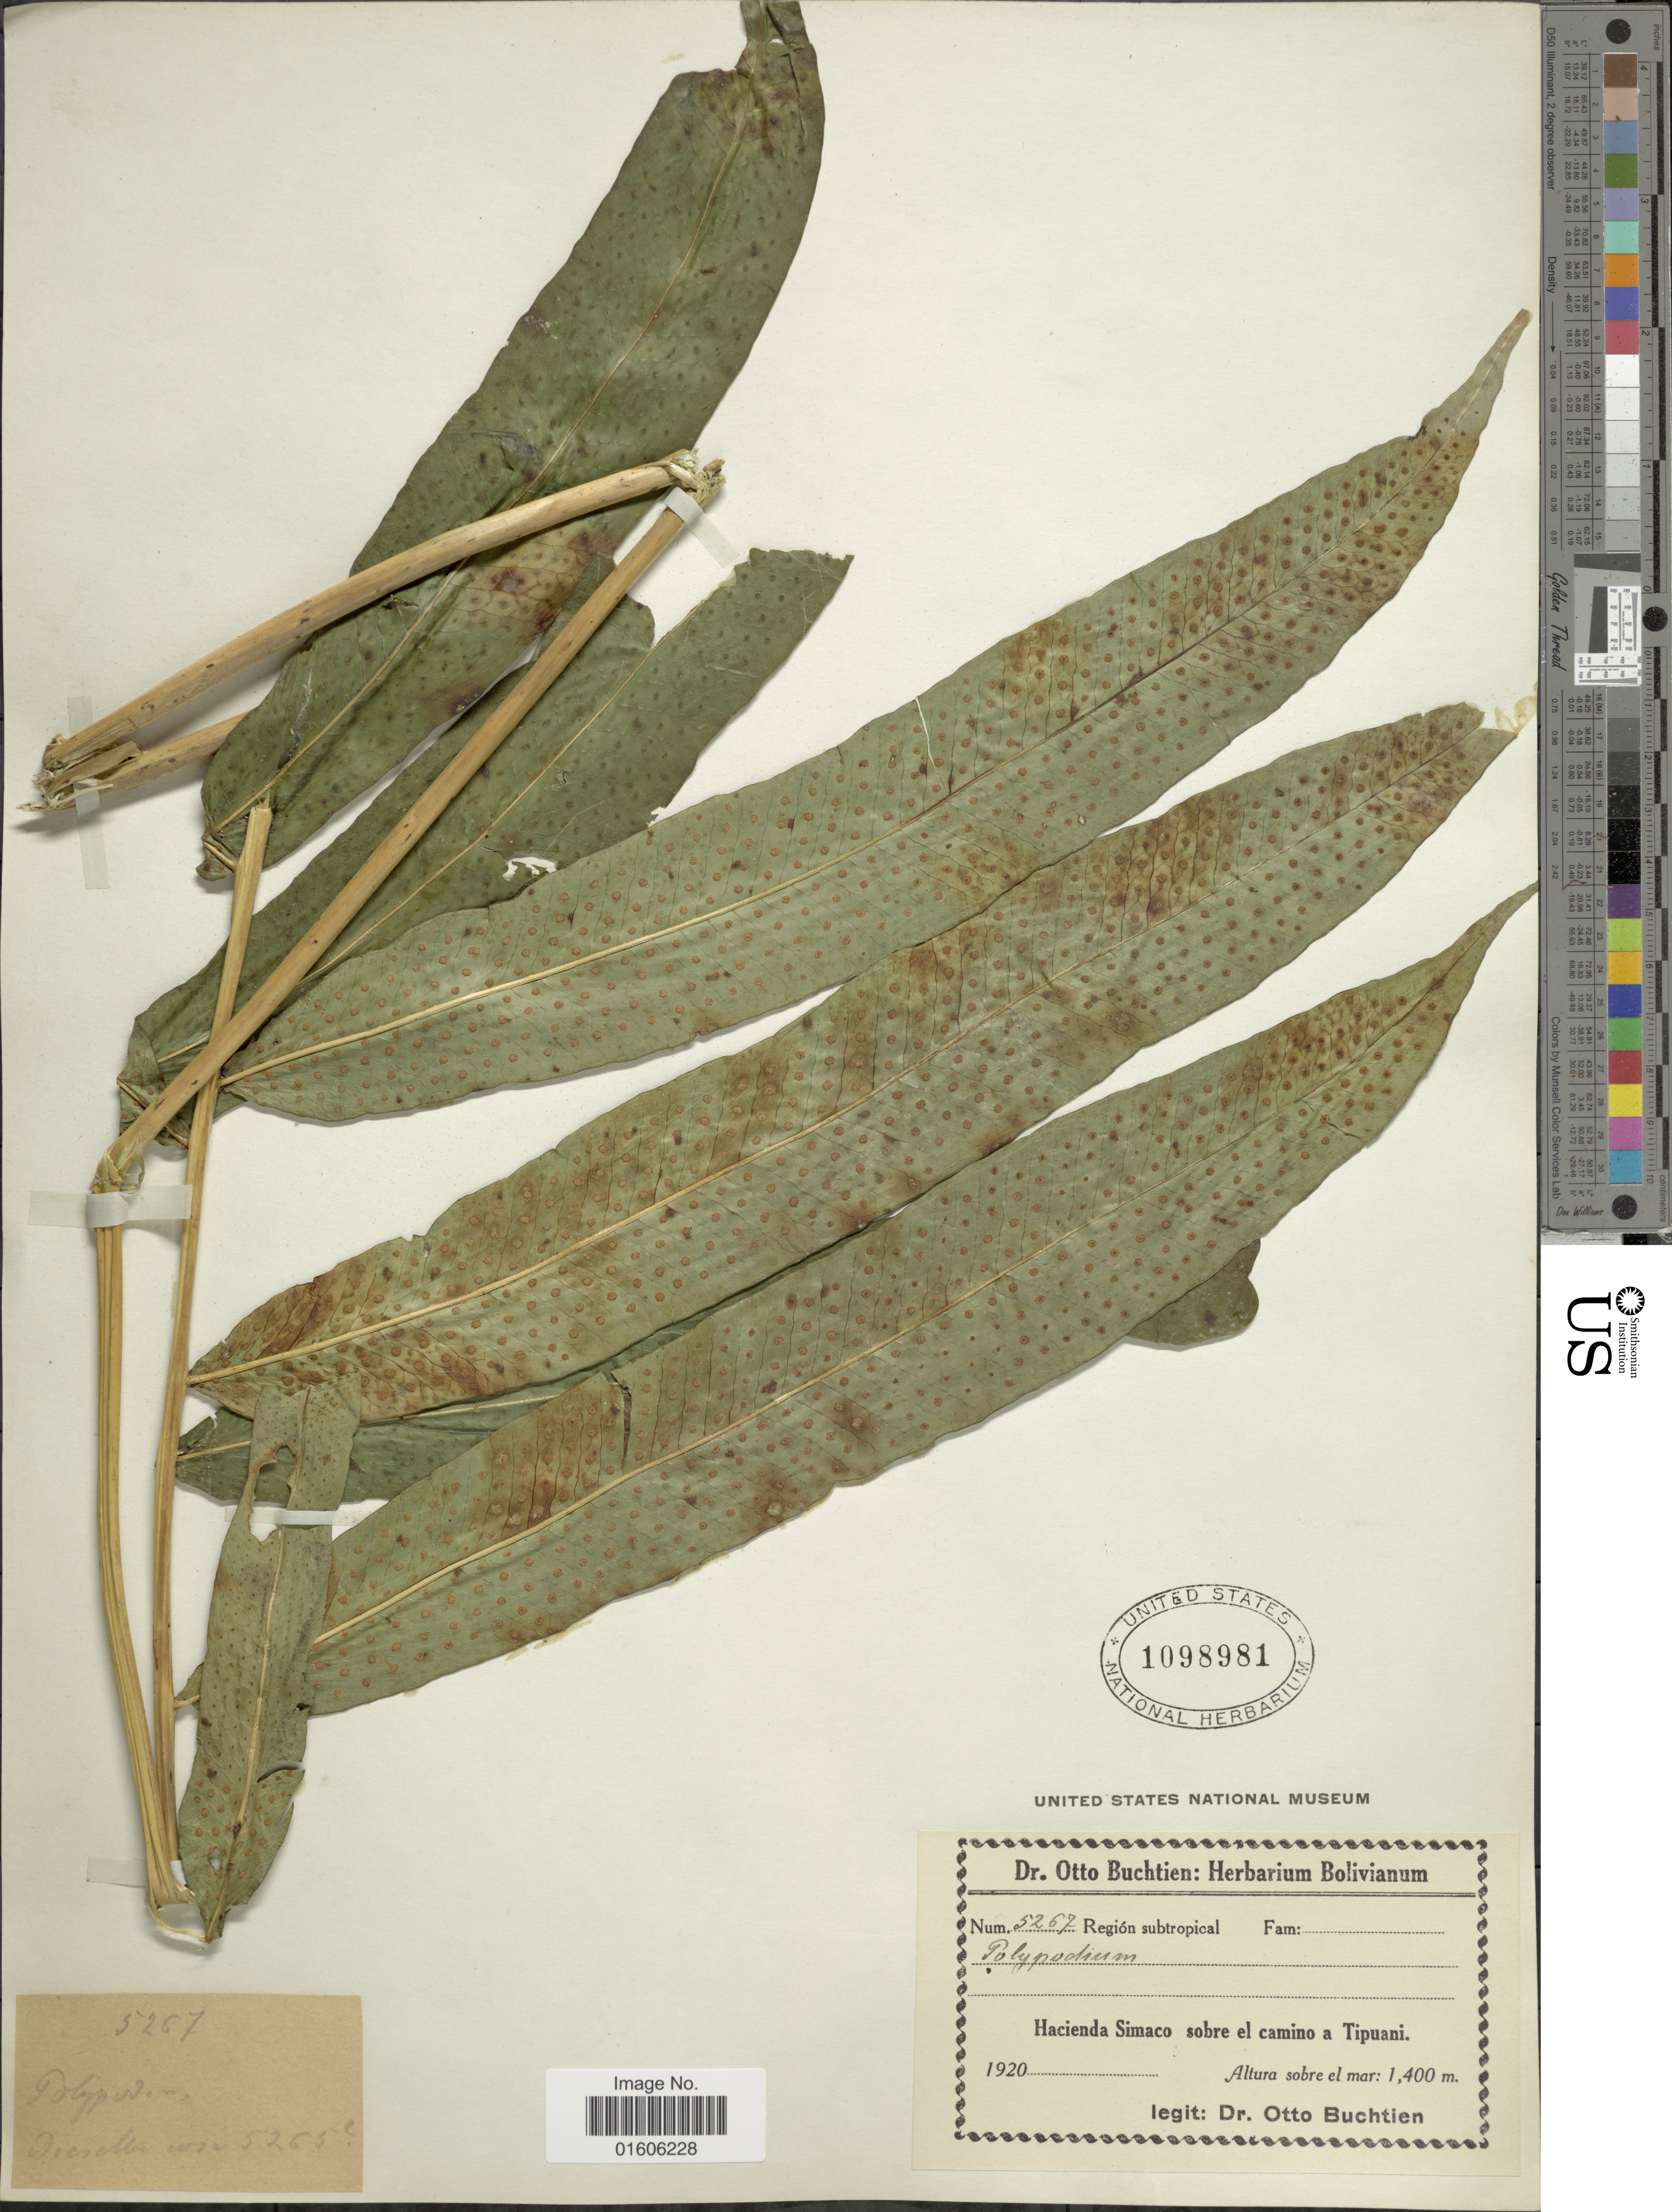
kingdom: Plantae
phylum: Tracheophyta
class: Polypodiopsida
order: Polypodiales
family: Polypodiaceae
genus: Serpocaulon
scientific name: Serpocaulon fraxinifolium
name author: (Jacq.) A.R. Sm.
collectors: O. Buchtien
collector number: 5267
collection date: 1920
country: Bolivia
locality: Región subtropical. Hacienda Simaco sobre el camino a Tipuani.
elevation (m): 1400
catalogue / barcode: US 1098981